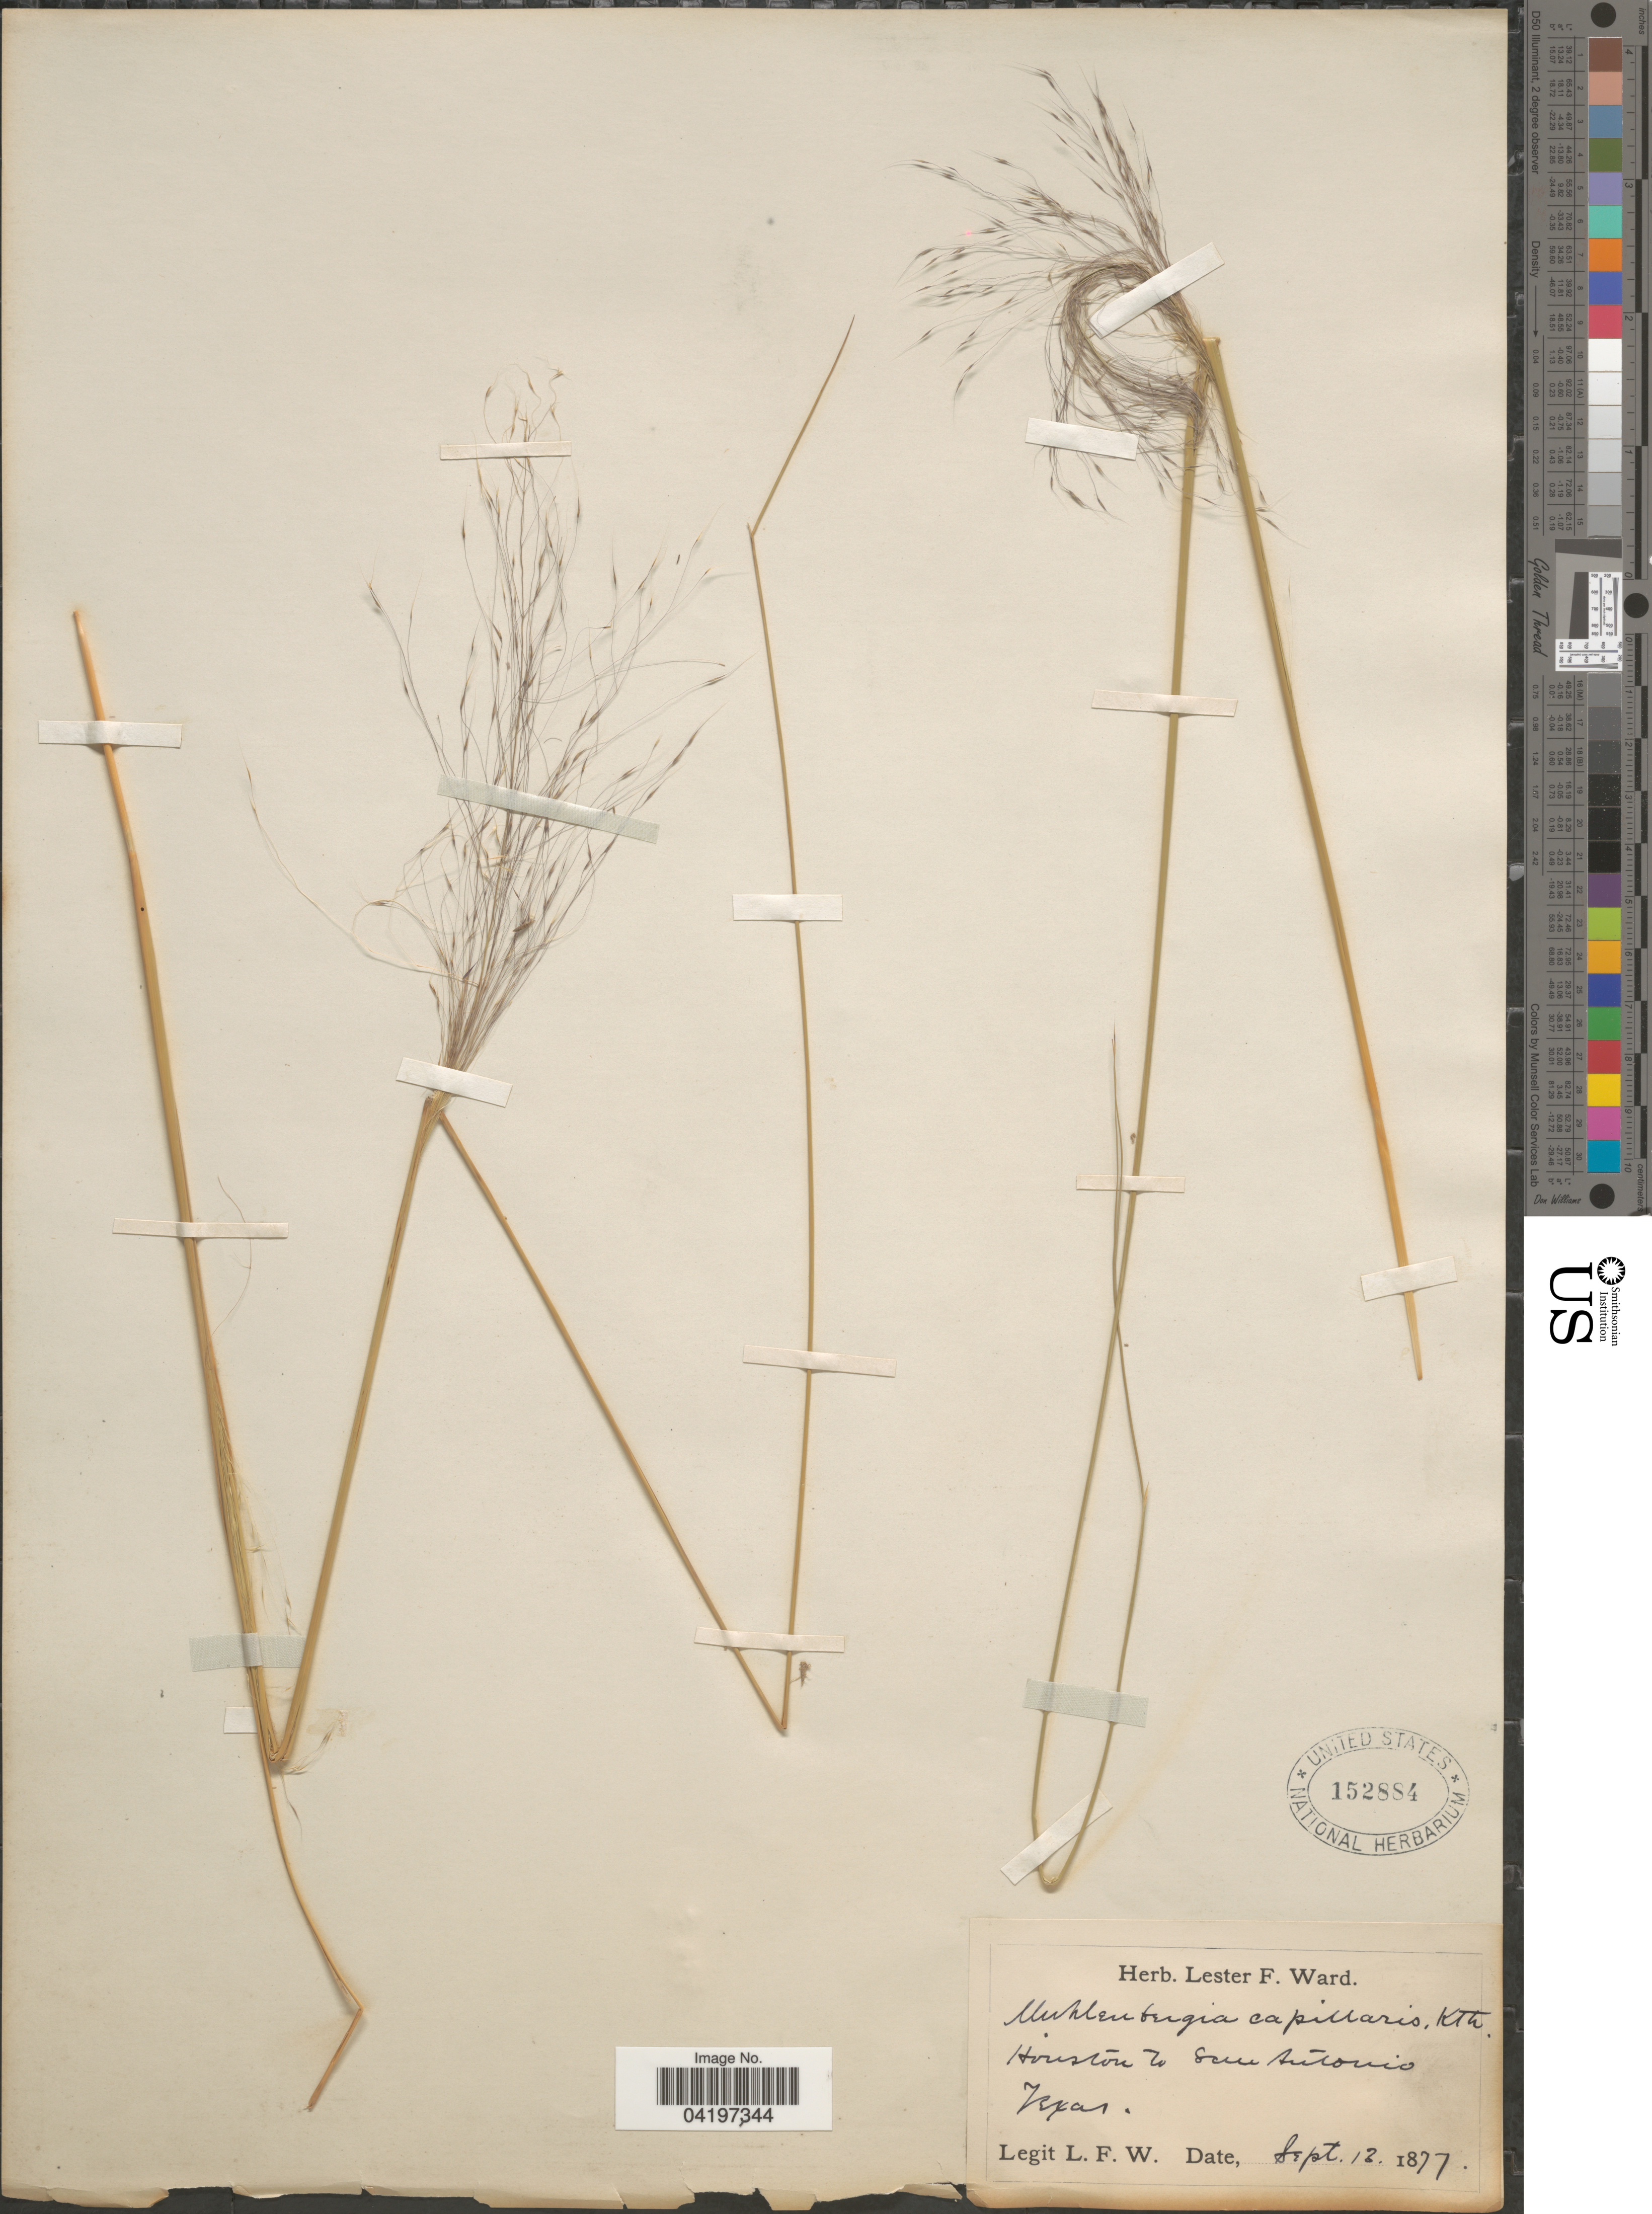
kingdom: Plantae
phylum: Tracheophyta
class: Liliopsida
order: Poales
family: Poaceae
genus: Muhlenbergia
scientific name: Muhlenbergia sericea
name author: (Michx.) P.M. Peterson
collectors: L. F. Ward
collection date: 1877-09-13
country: United States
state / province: Texas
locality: Houston to San Antonio.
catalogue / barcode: US 152884